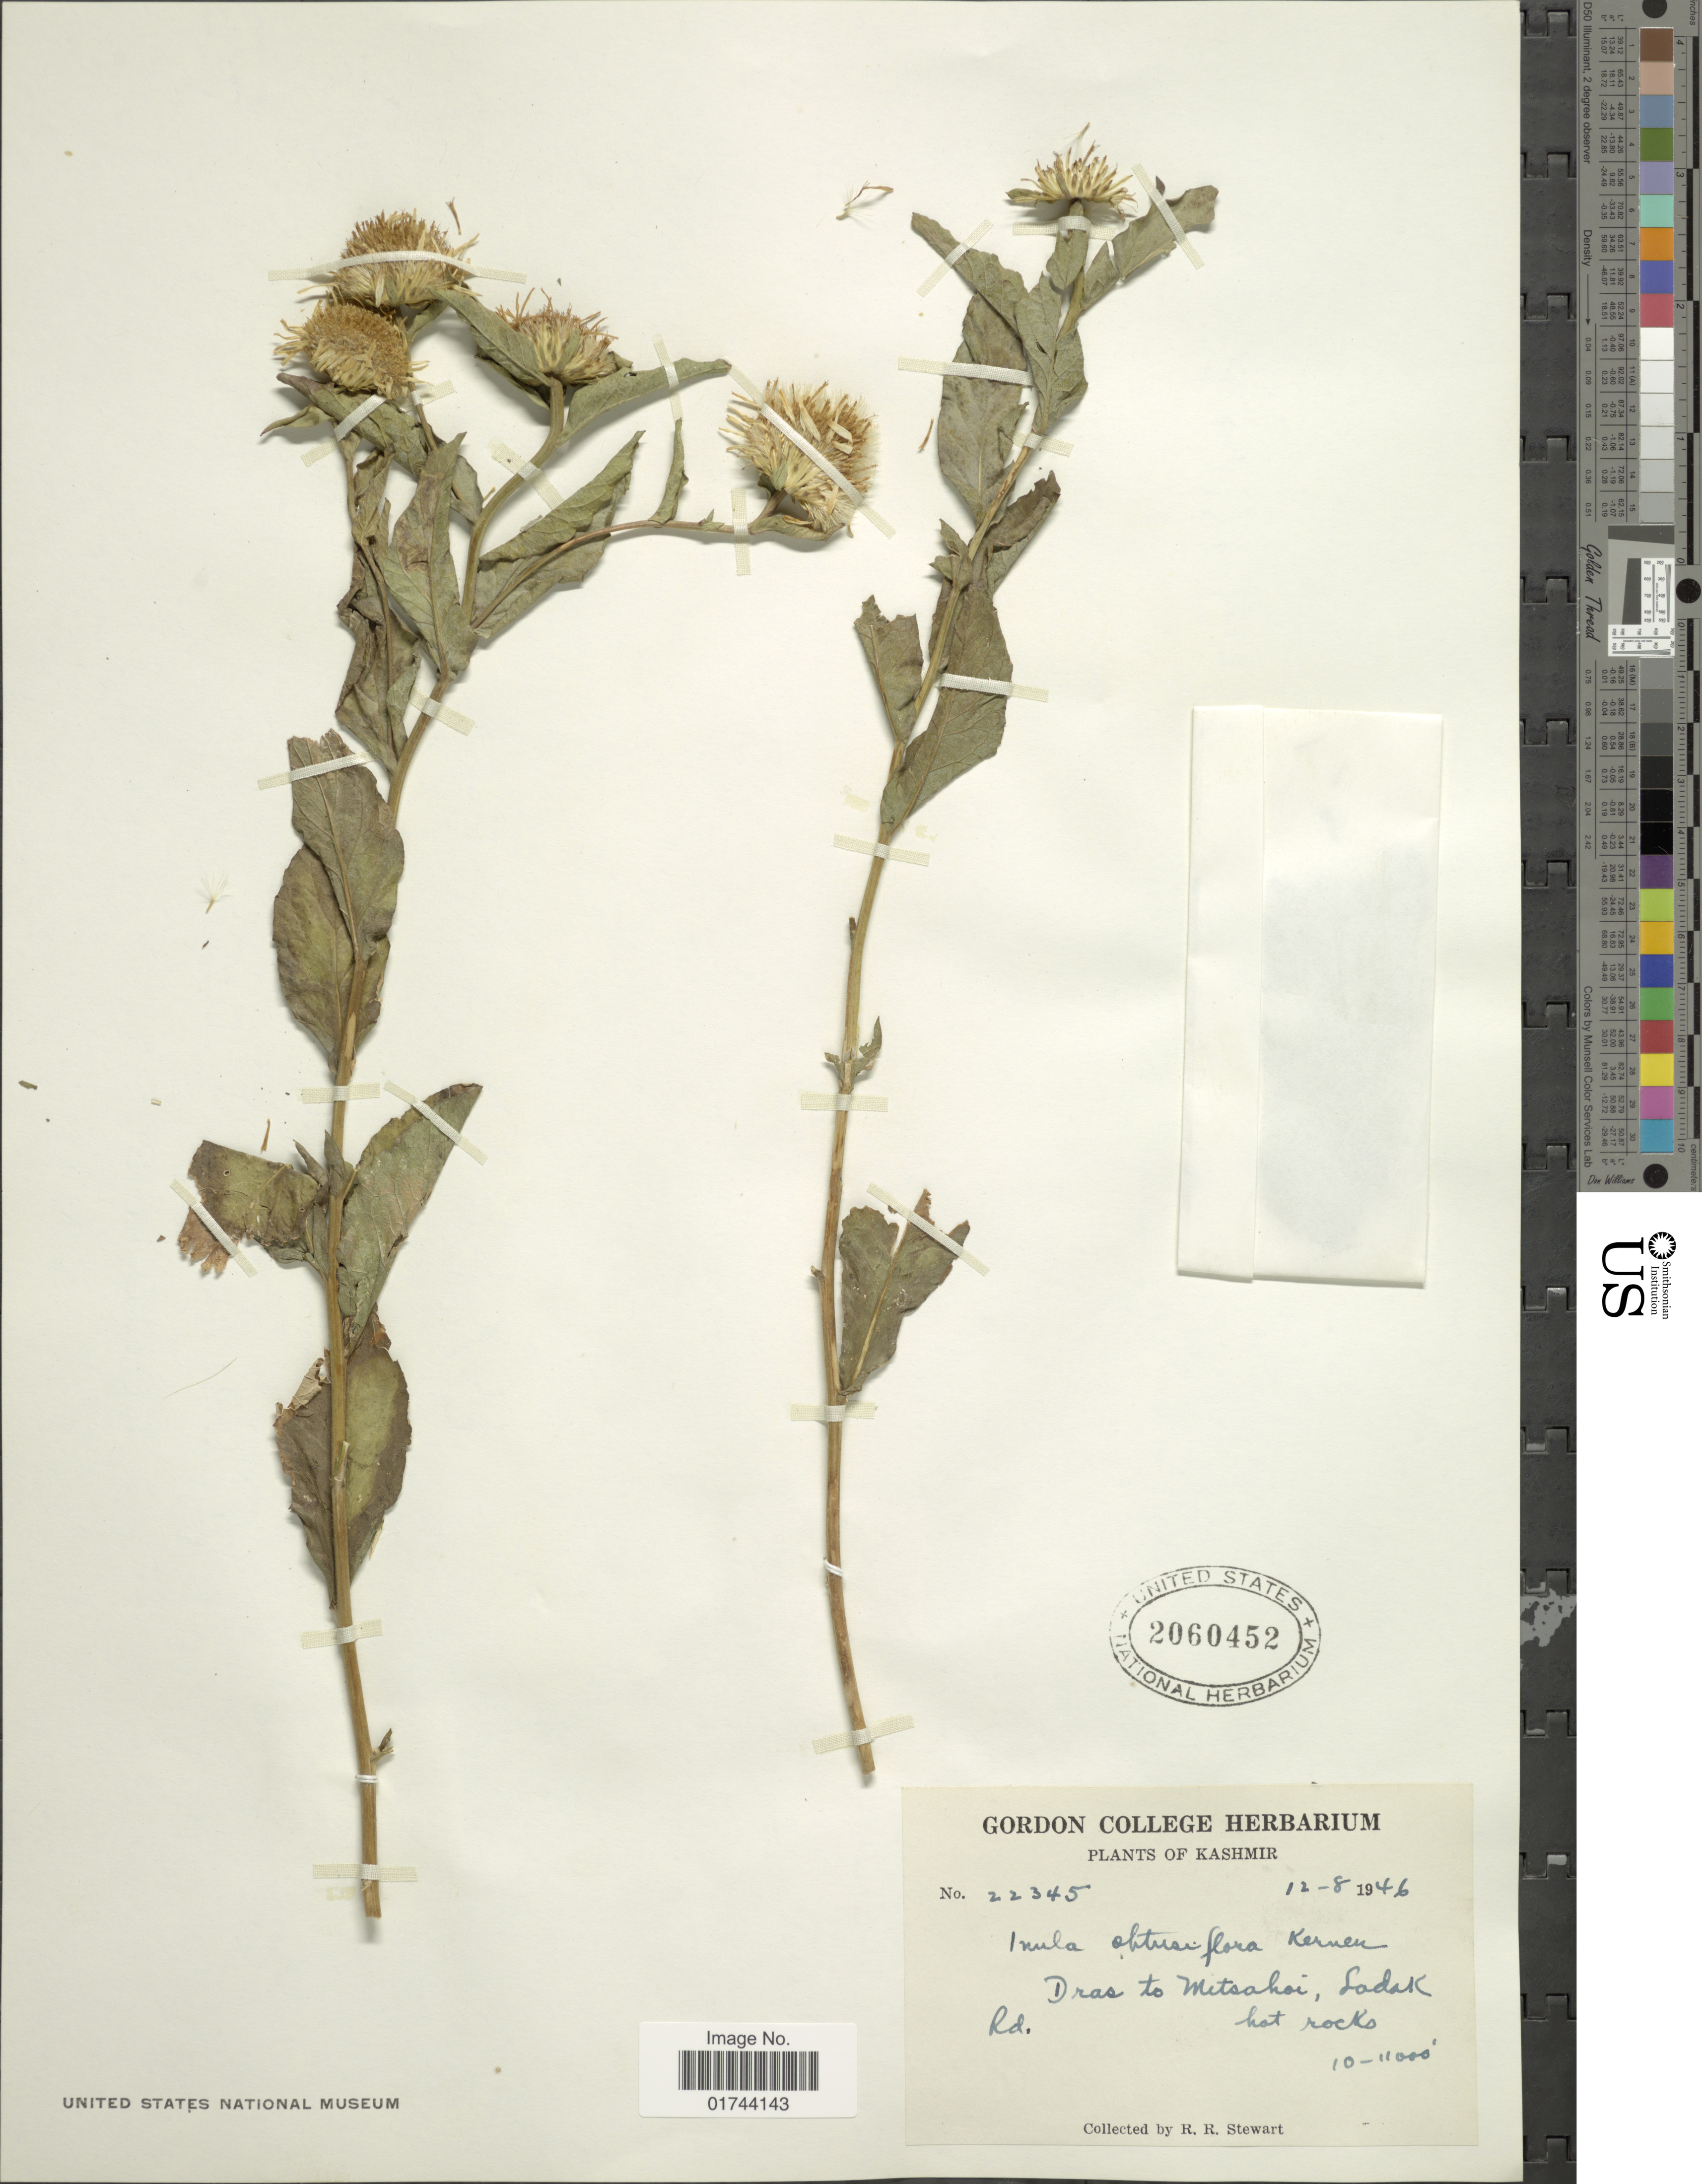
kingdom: Plantae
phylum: Tracheophyta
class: Magnoliopsida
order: Asterales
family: Asteraceae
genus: Inula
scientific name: Inula obtusifolia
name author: A. Kern.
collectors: R. R. Stewart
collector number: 22345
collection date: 1946-08-12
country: India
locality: Kashmir, dras to Mitsahai, Lodak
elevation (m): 3048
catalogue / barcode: US 2060452